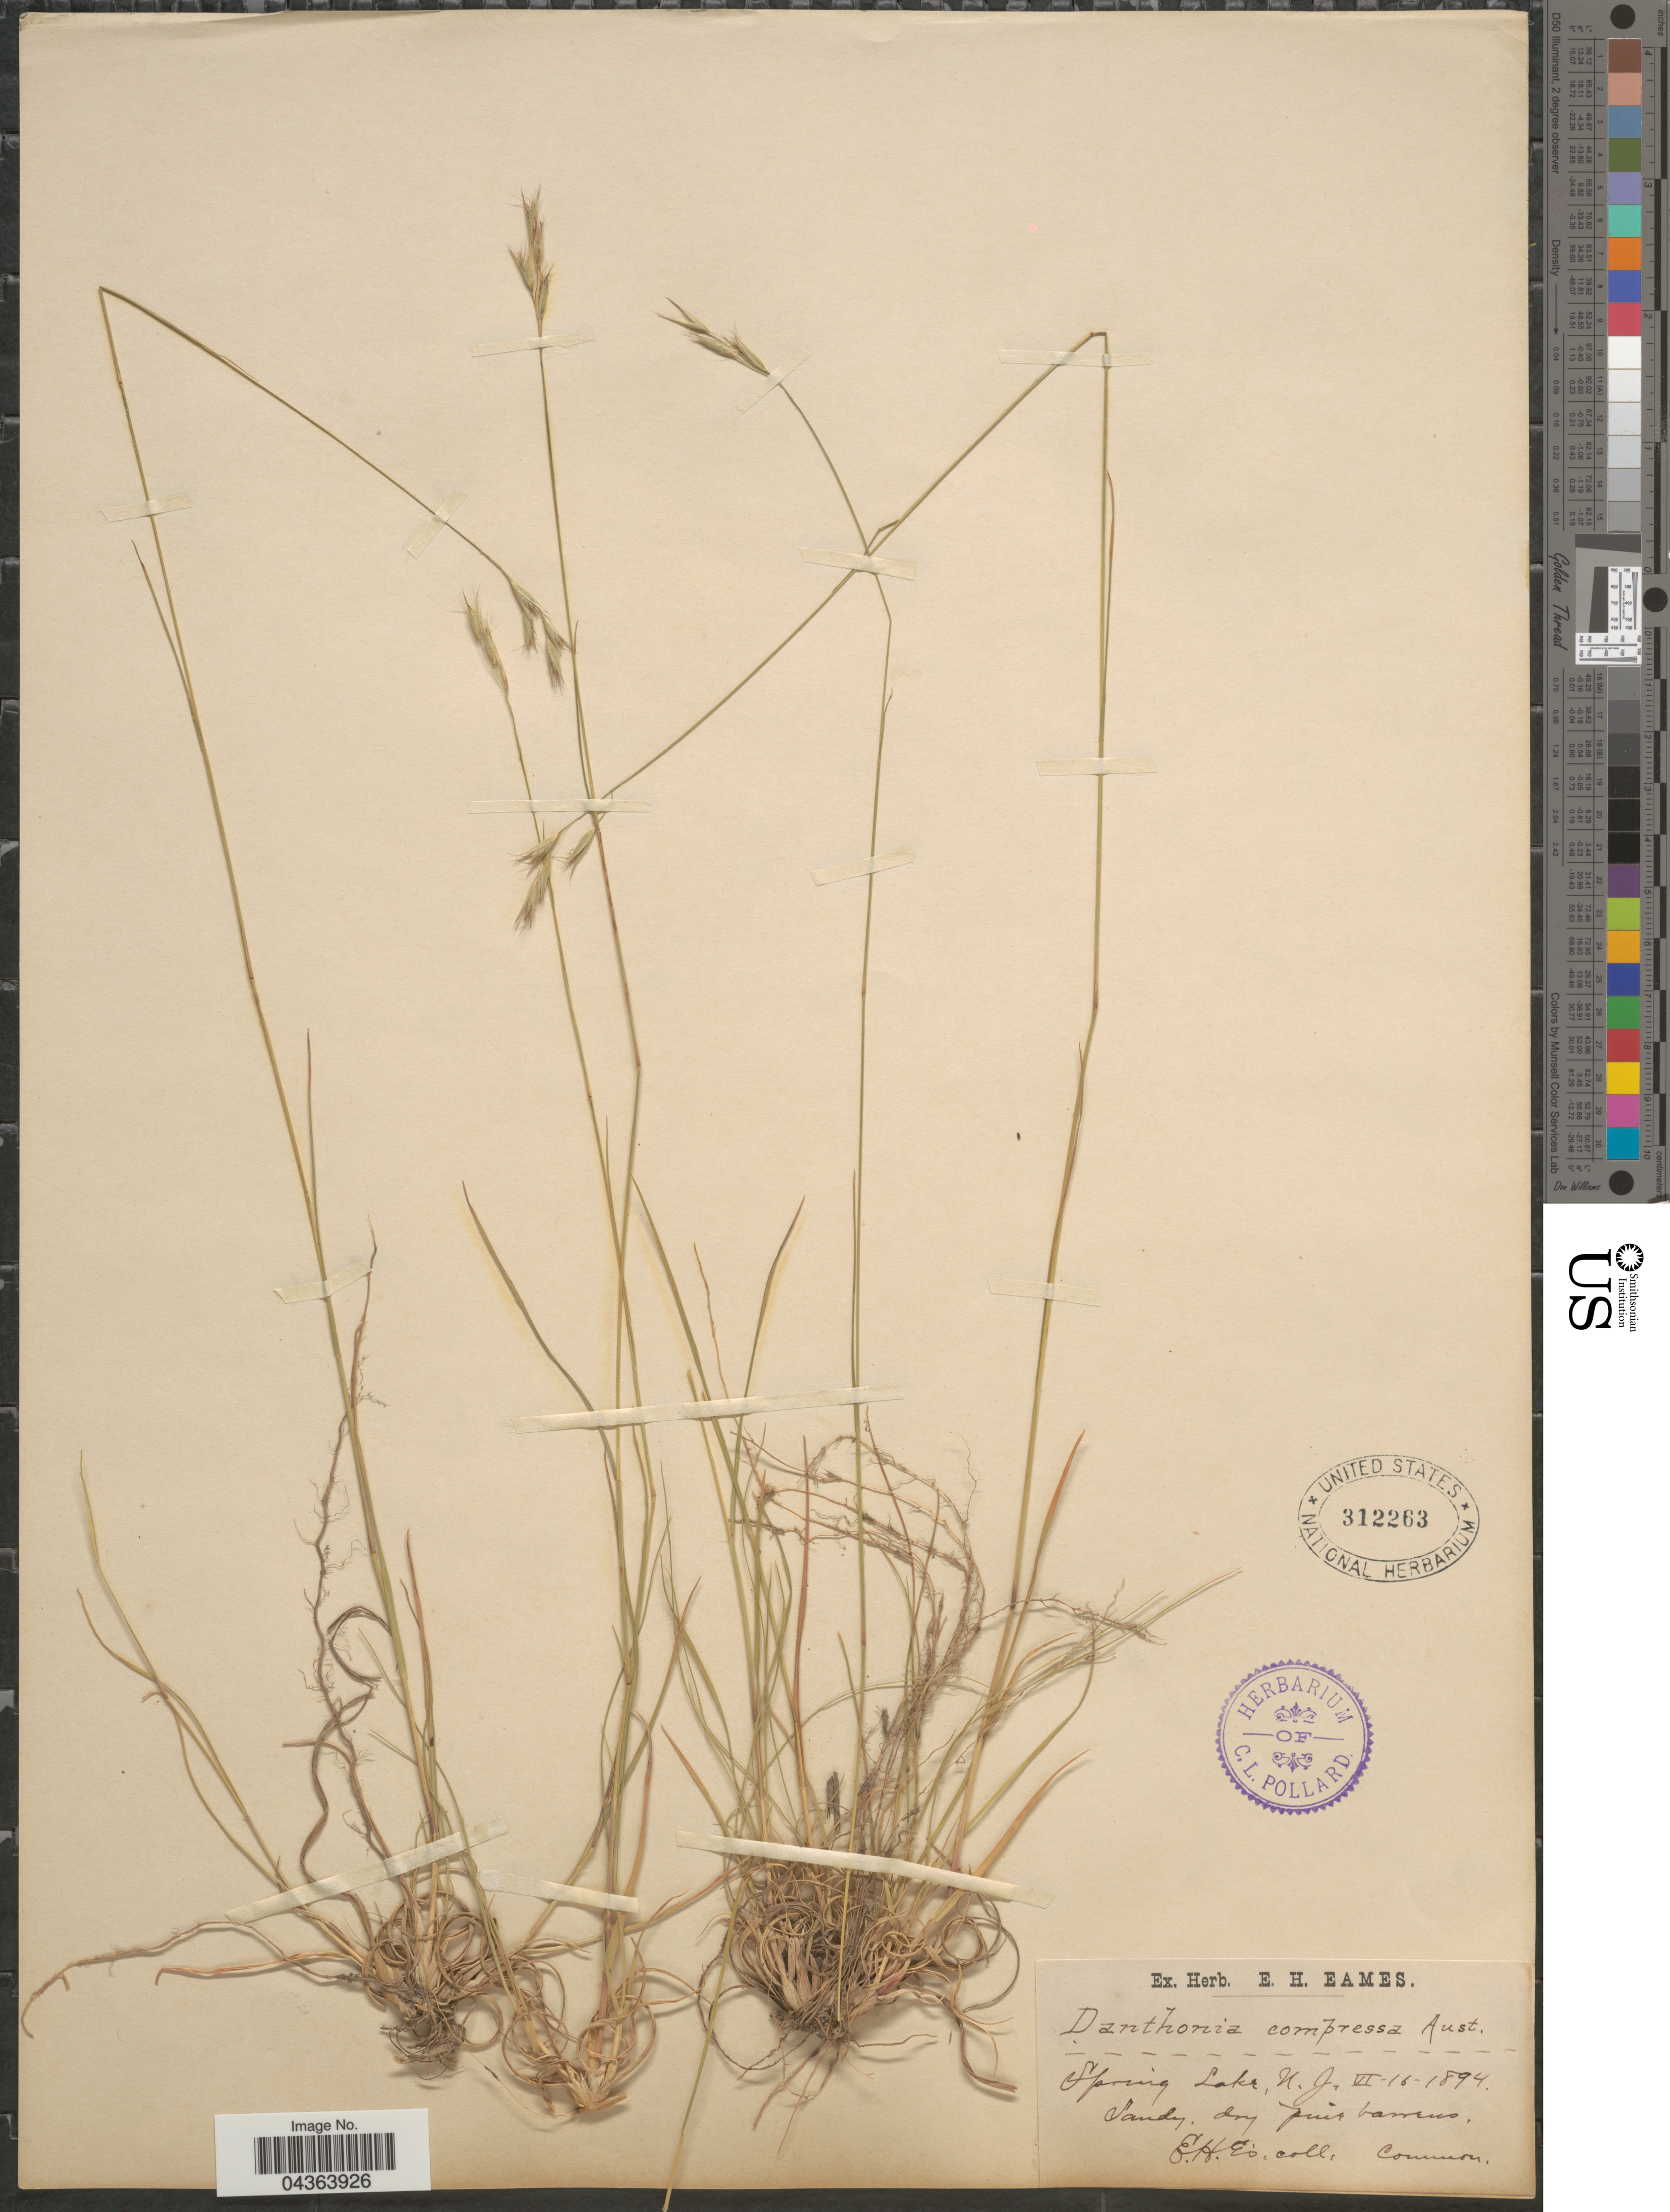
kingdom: Plantae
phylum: Tracheophyta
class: Liliopsida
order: Poales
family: Poaceae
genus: Danthonia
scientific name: Danthonia spicata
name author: (L.) P. Beauv. ex Roem. & Schult.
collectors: E. H. Eames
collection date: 1894-06-16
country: United States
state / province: New Jersey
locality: Spring Lake.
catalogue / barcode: US 312263